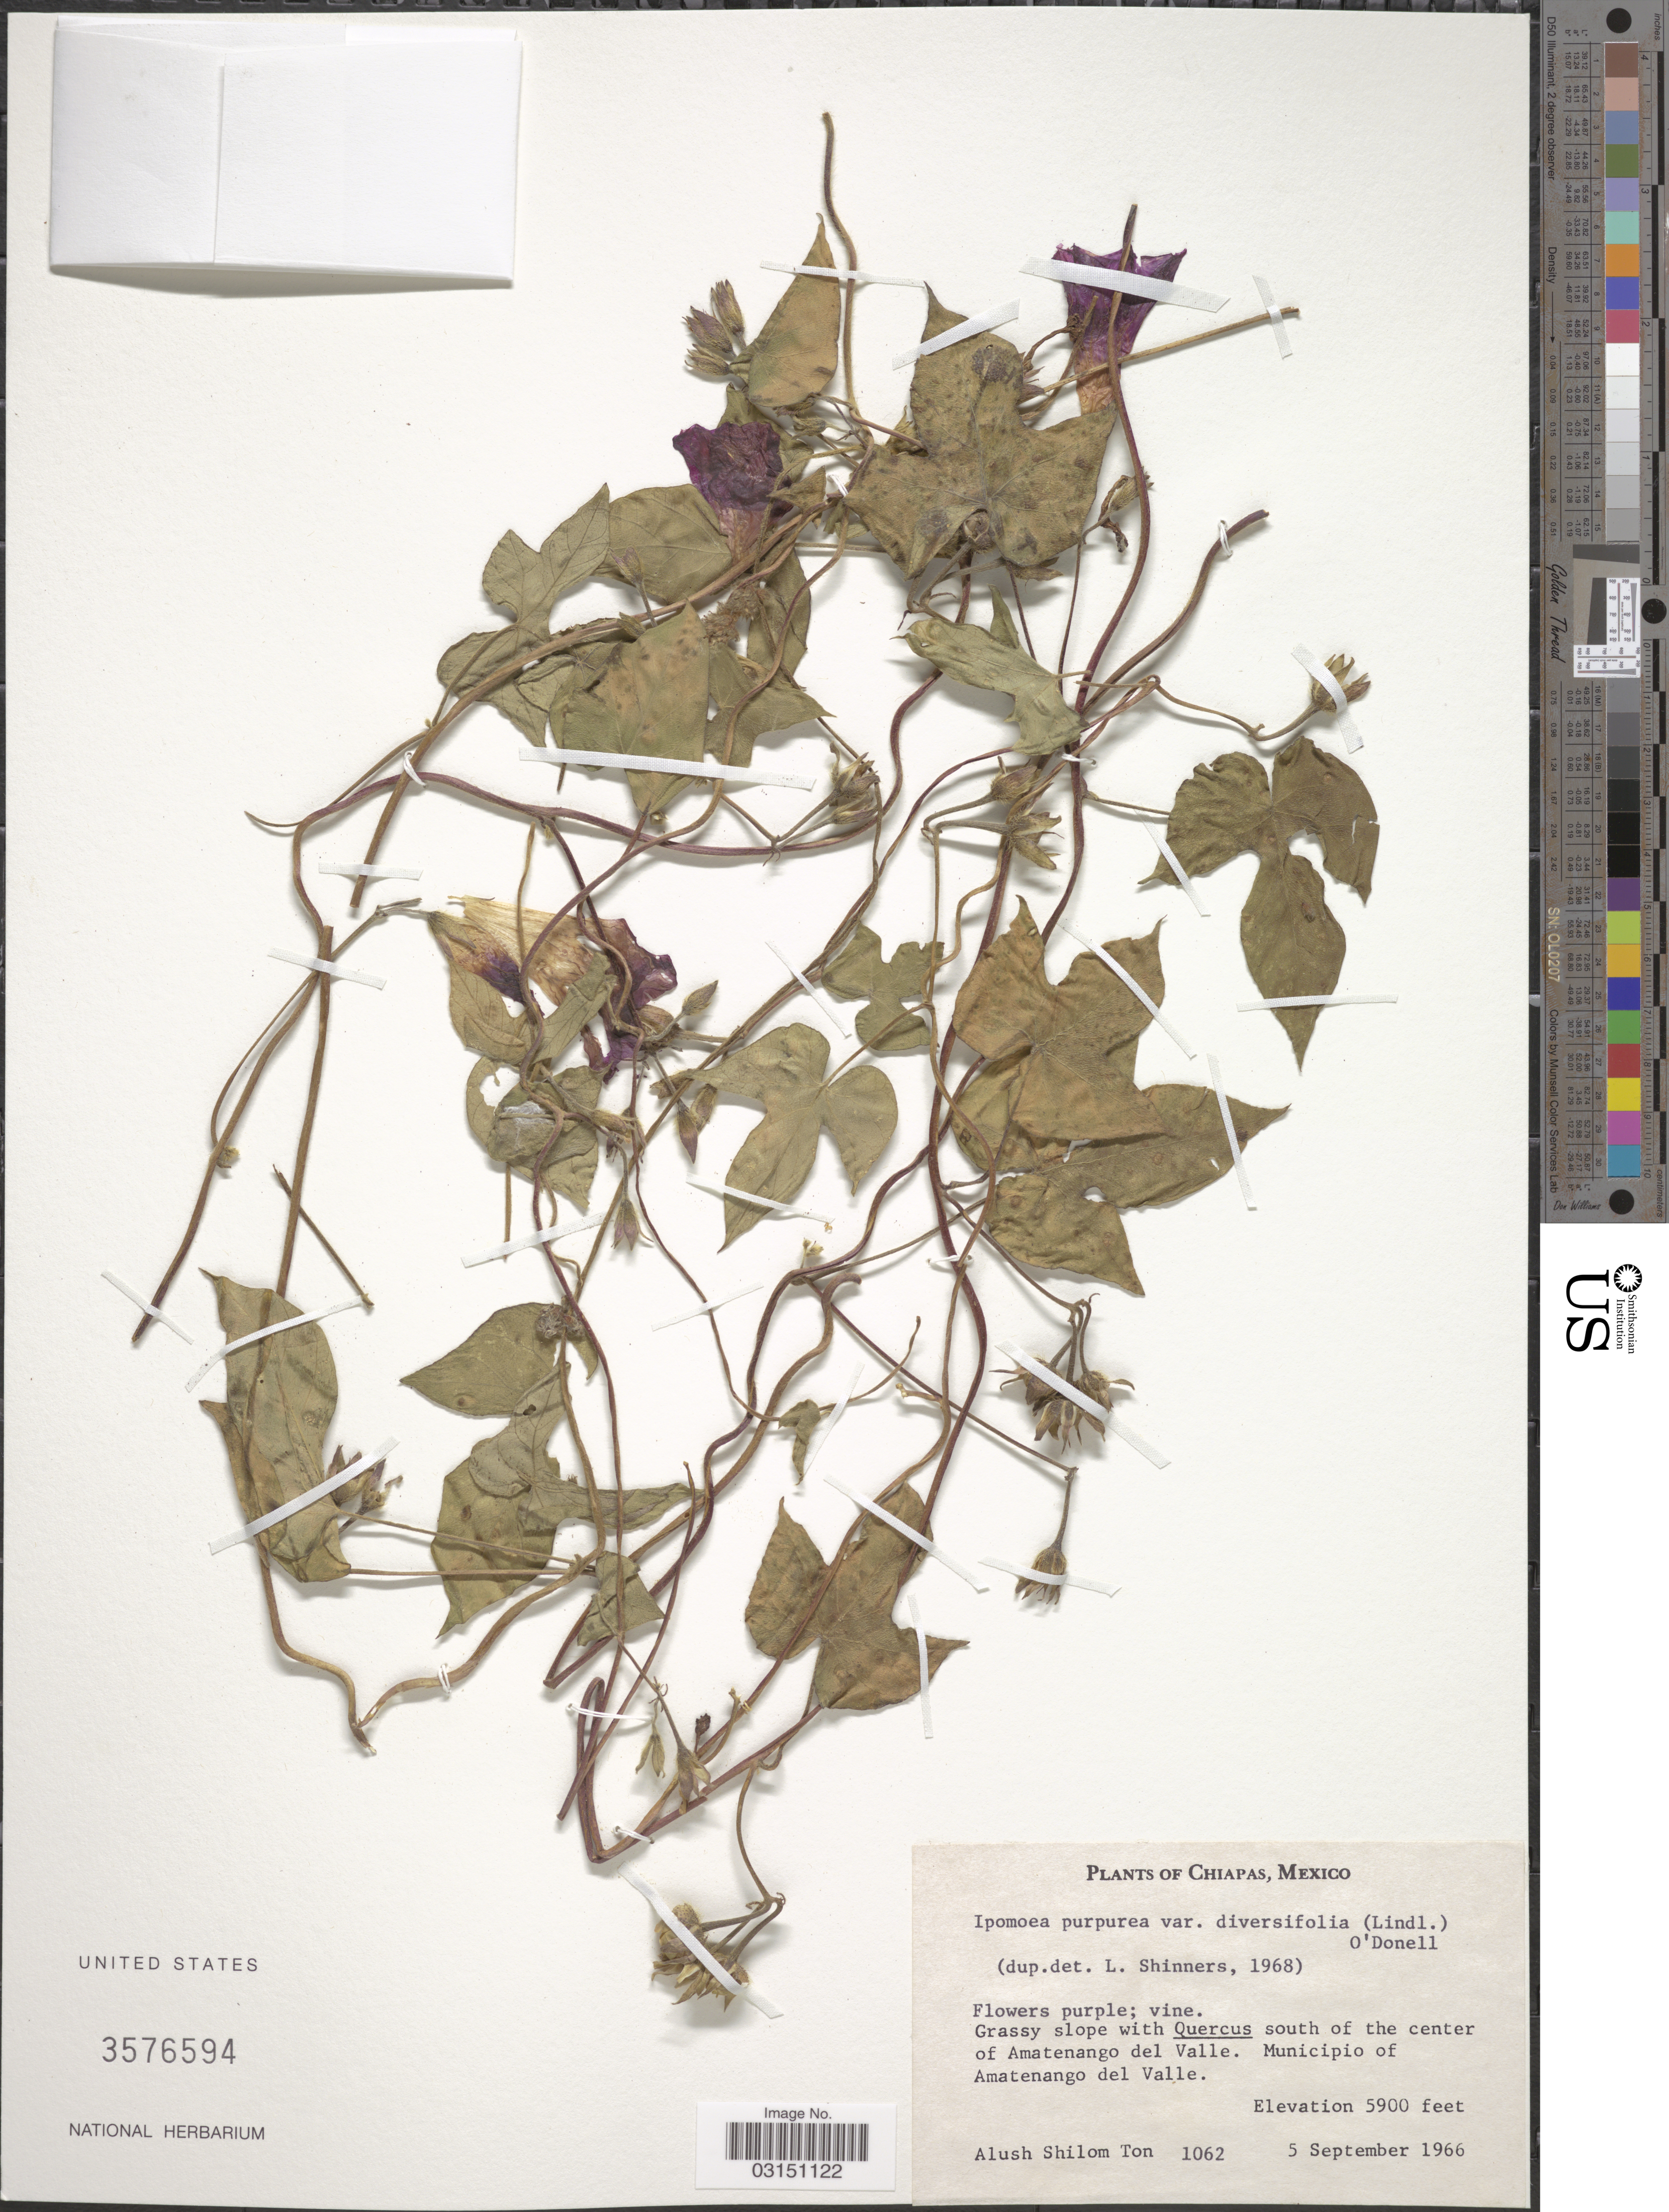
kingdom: Plantae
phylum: Tracheophyta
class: Magnoliopsida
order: Solanales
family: Convolvulaceae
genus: Ipomoea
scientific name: Ipomoea purpurea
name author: (L.) Roth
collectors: A. M. Ton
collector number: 1062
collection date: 1966-09-05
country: Mexico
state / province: Chiapas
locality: Grassy slope with Quercus south of the center of Amatenango del Valle. Municipio of Amatenango del Valle.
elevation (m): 1798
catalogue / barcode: US 3576594